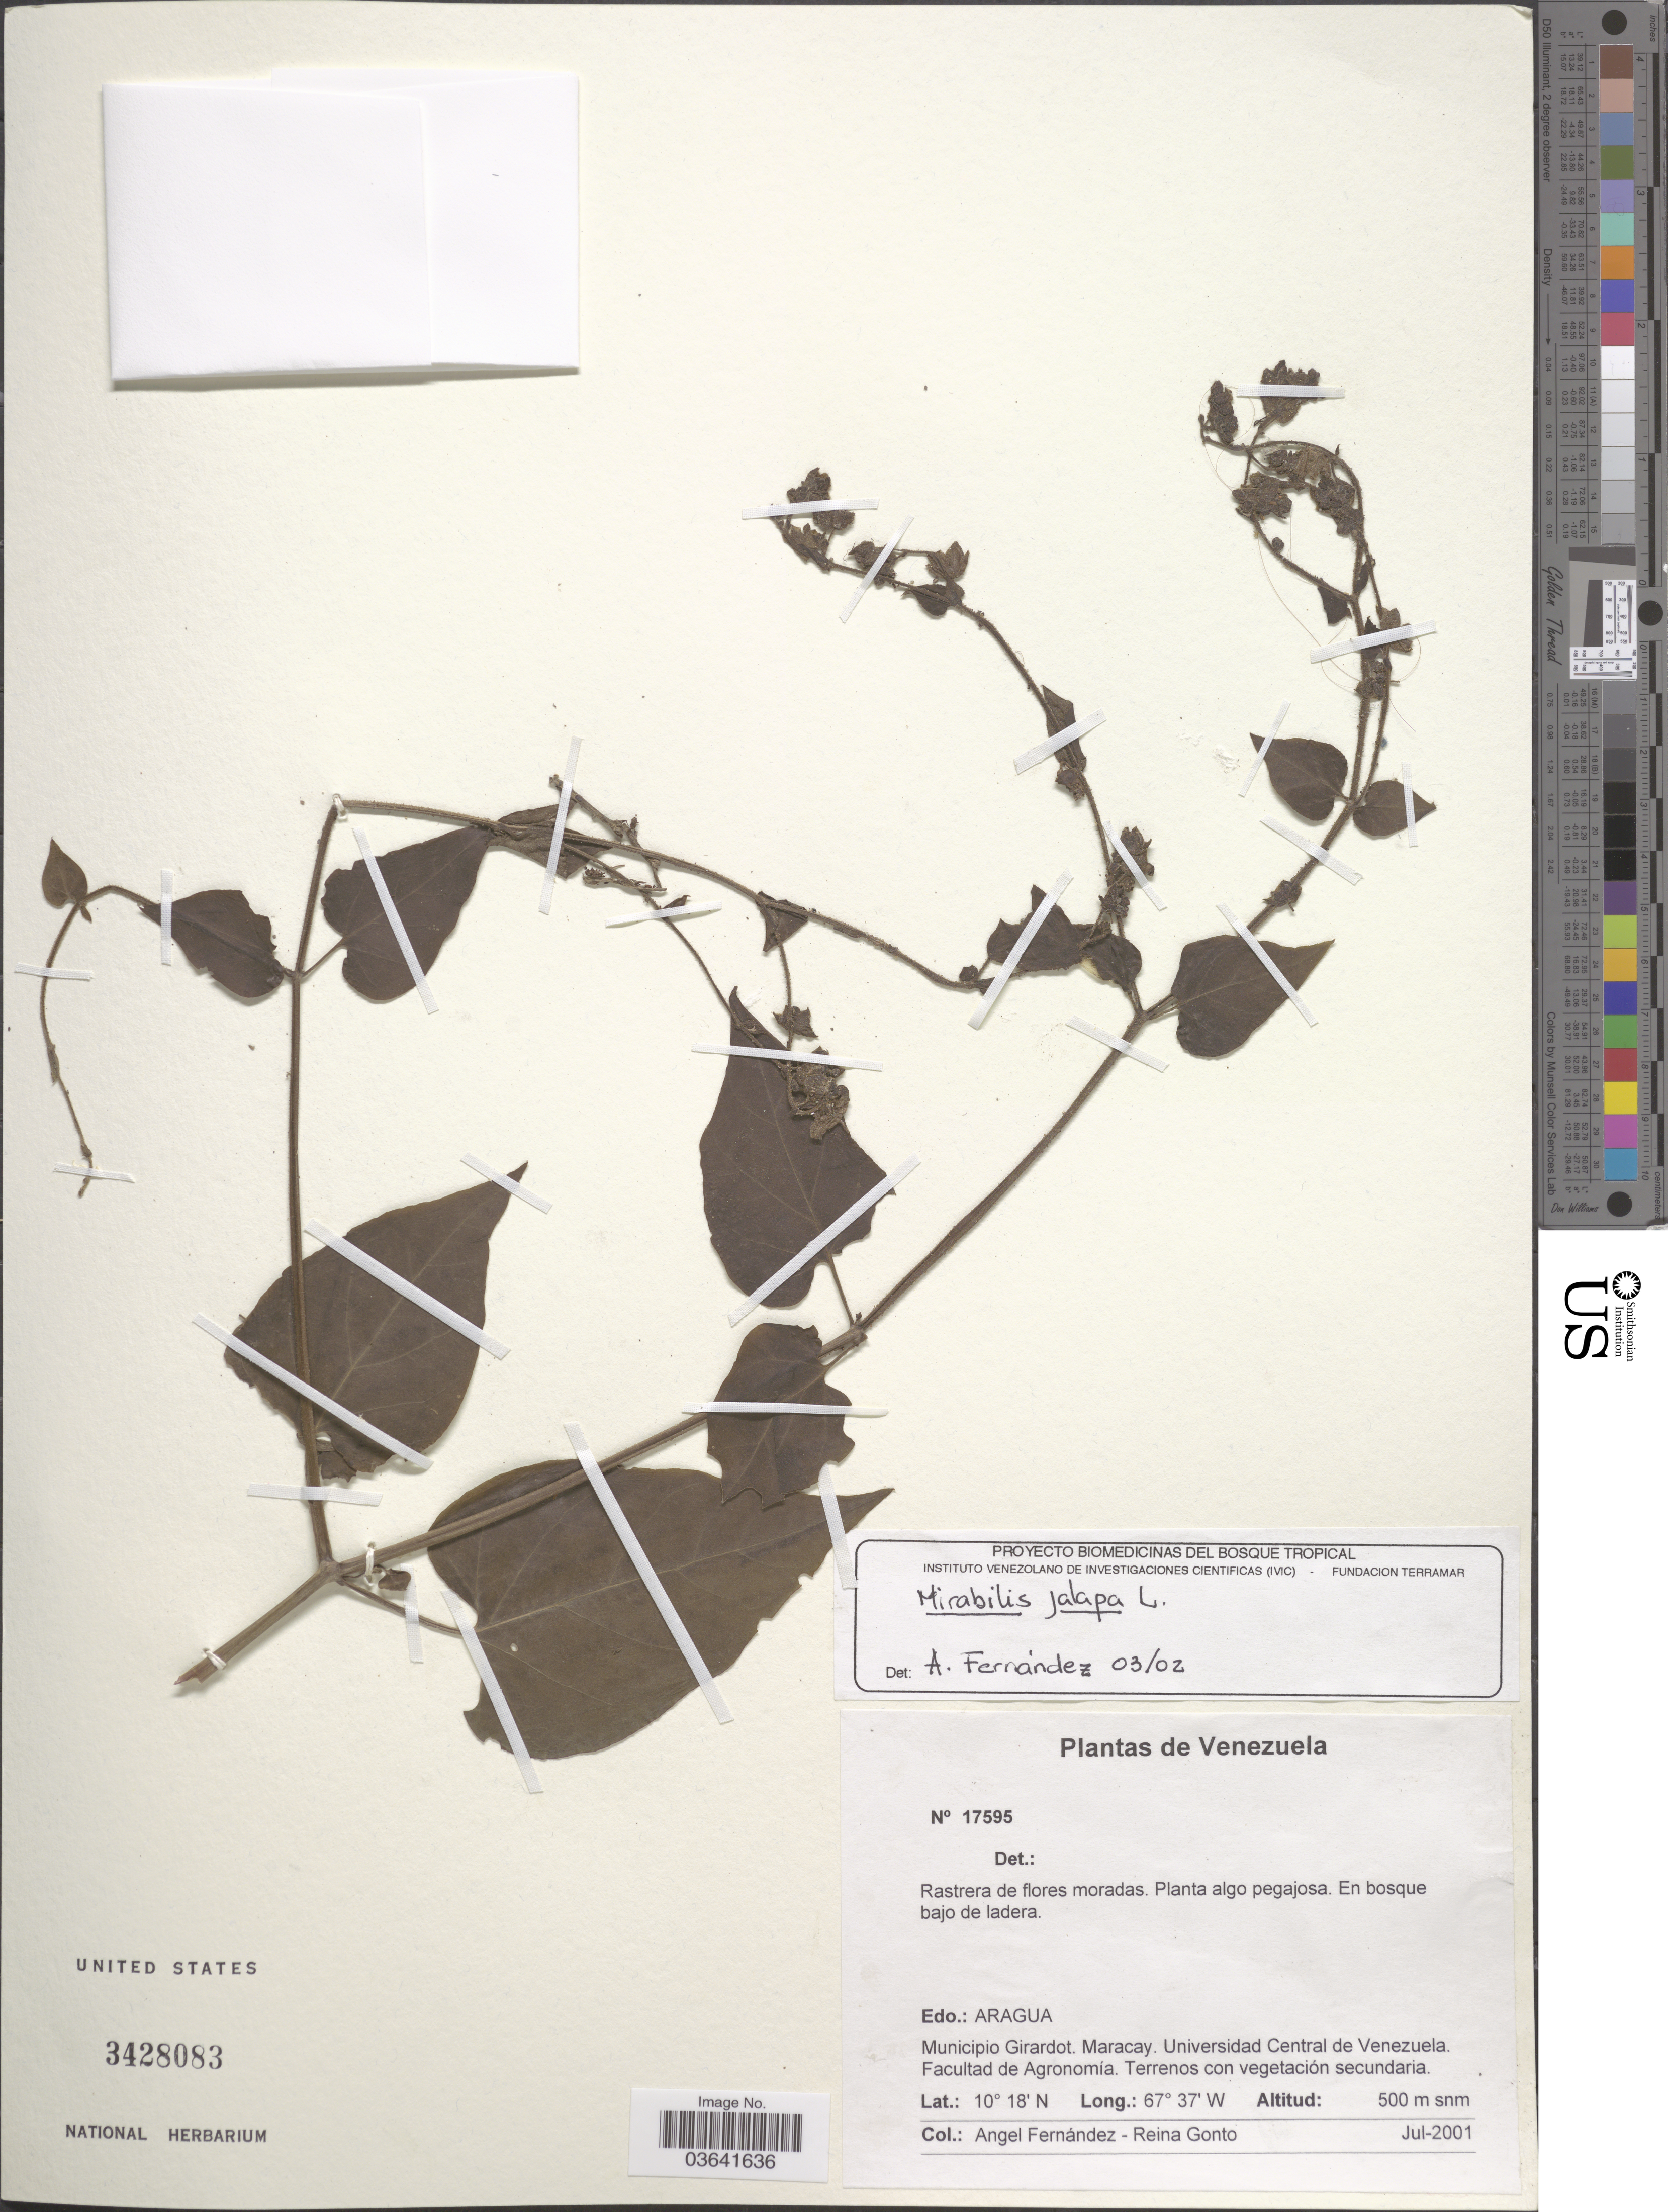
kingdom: Plantae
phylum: Tracheophyta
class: Magnoliopsida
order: Caryophyllales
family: Nyctaginaceae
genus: Mirabilis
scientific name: Mirabilis jalapa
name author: L.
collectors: Á. Fernández & R. Gonto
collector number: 17595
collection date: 2001-07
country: Venezuela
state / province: Aragua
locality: Municipio Girardot. Maracay. Universidad Central de Venezuela. Facultad de Agronomía.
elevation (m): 500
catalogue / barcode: US 3428083